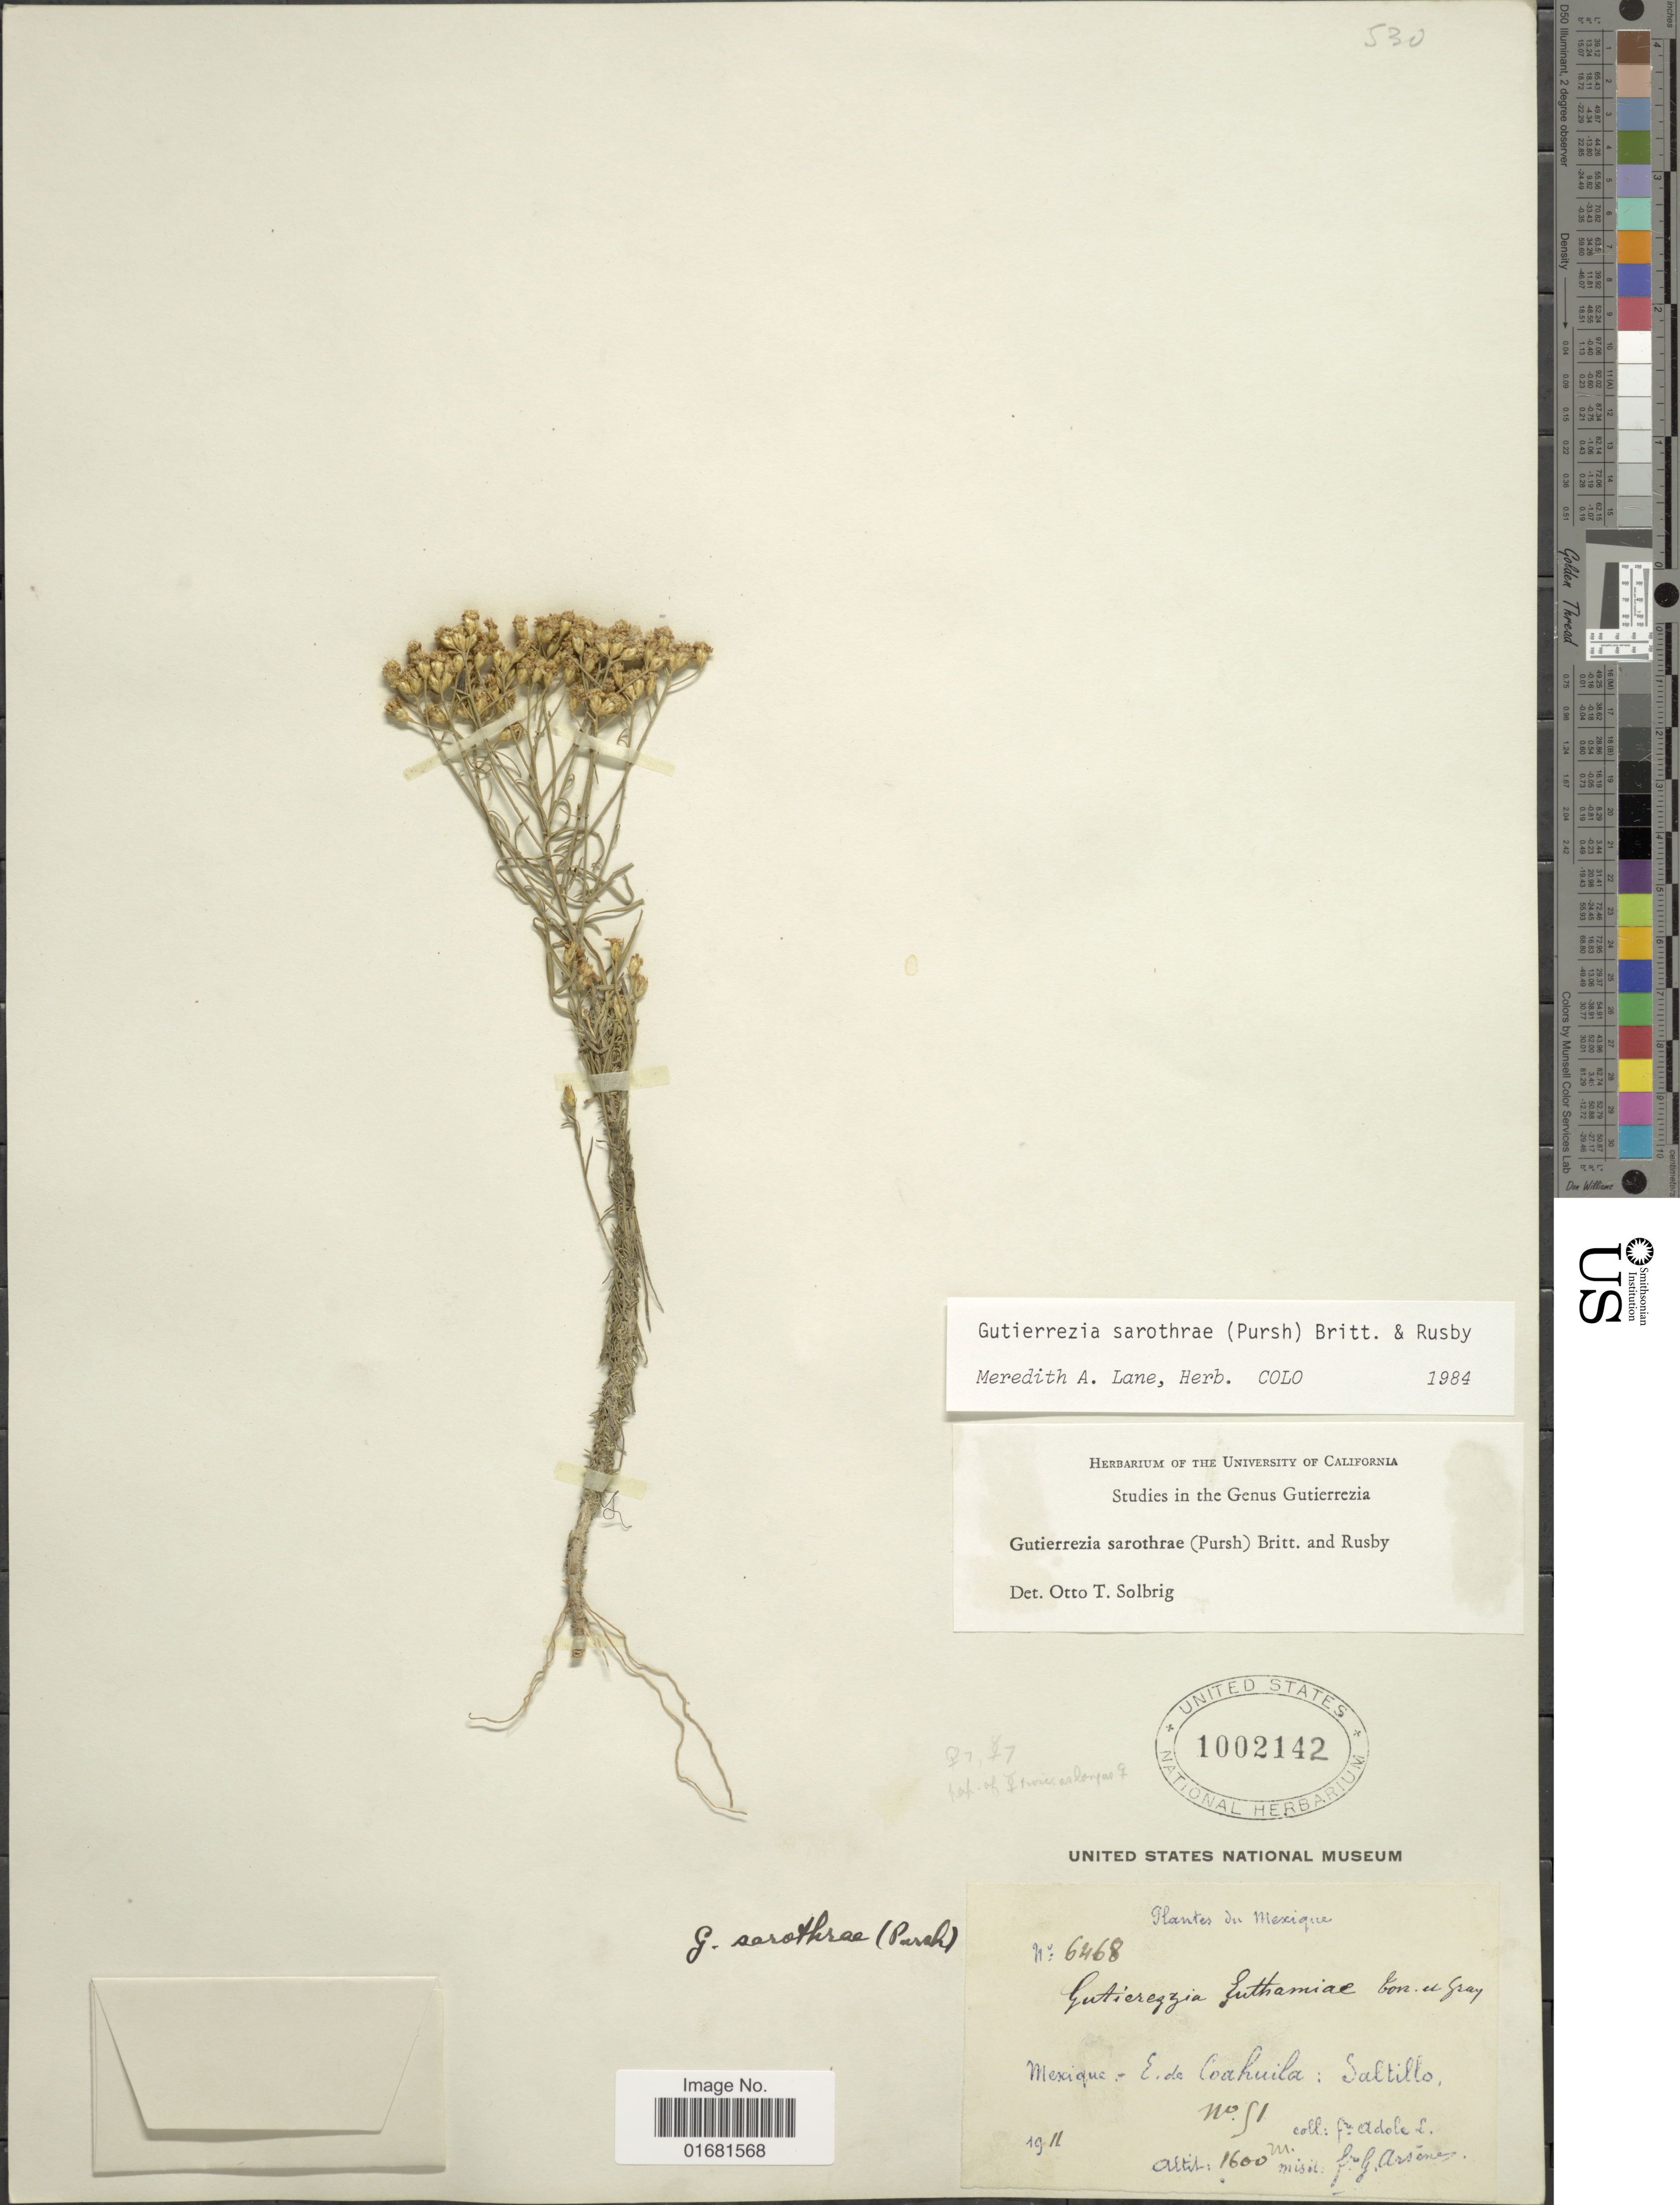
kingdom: Plantae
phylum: Tracheophyta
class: Magnoliopsida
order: Asterales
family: Asteraceae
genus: Gutierrezia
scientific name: Gutierrezia sarothrae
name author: (Pursh) Britton & Rusby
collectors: Bro. Adole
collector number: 51*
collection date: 1911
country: Mexico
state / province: Coahuila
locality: Mexique - E. de Coahuila: Saltillo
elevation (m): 1600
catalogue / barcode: US 1002142